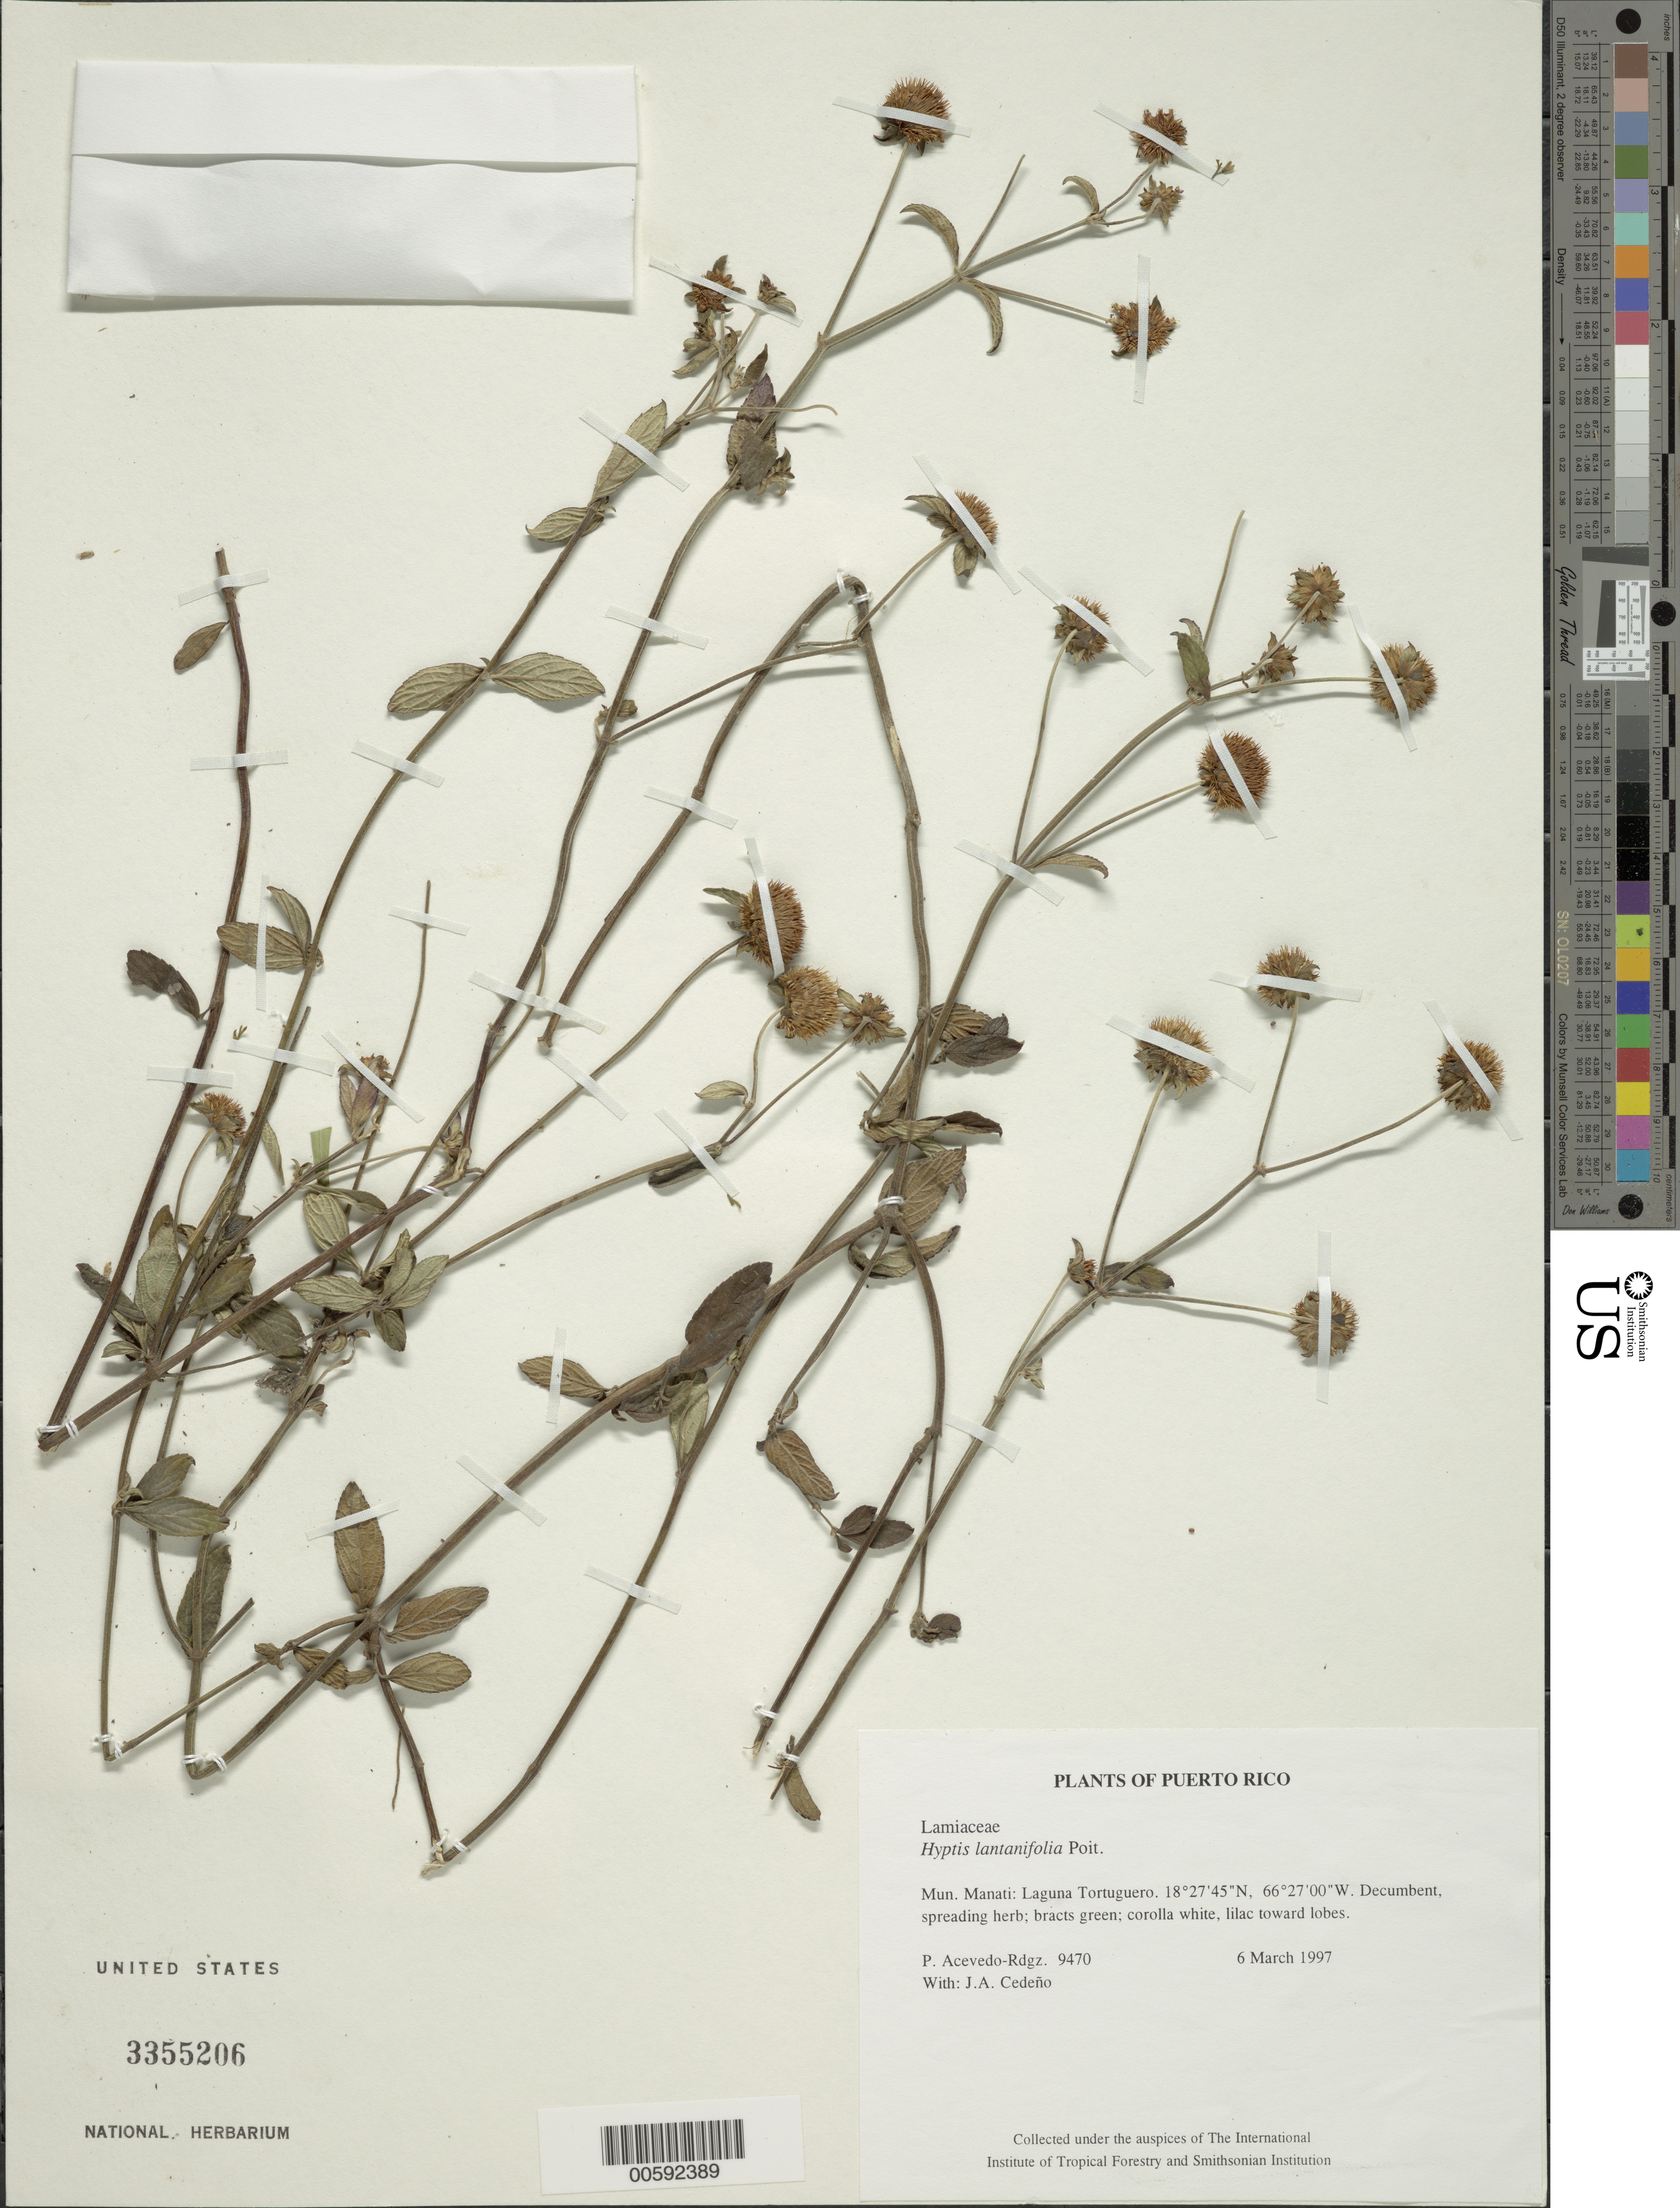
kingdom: Plantae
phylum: Tracheophyta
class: Magnoliopsida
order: Lamiales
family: Lamiaceae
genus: Hyptis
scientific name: Hyptis lantanifolia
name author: Poit.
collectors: P. Acevedo-Rodr. & J. A. Cedeño M.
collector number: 9470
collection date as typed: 06 Mar 1997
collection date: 1997-03-06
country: Puerto Rico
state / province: Manatí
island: Puerto Rico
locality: Manatí: Laguna Tortuguero.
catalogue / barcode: US 3355206